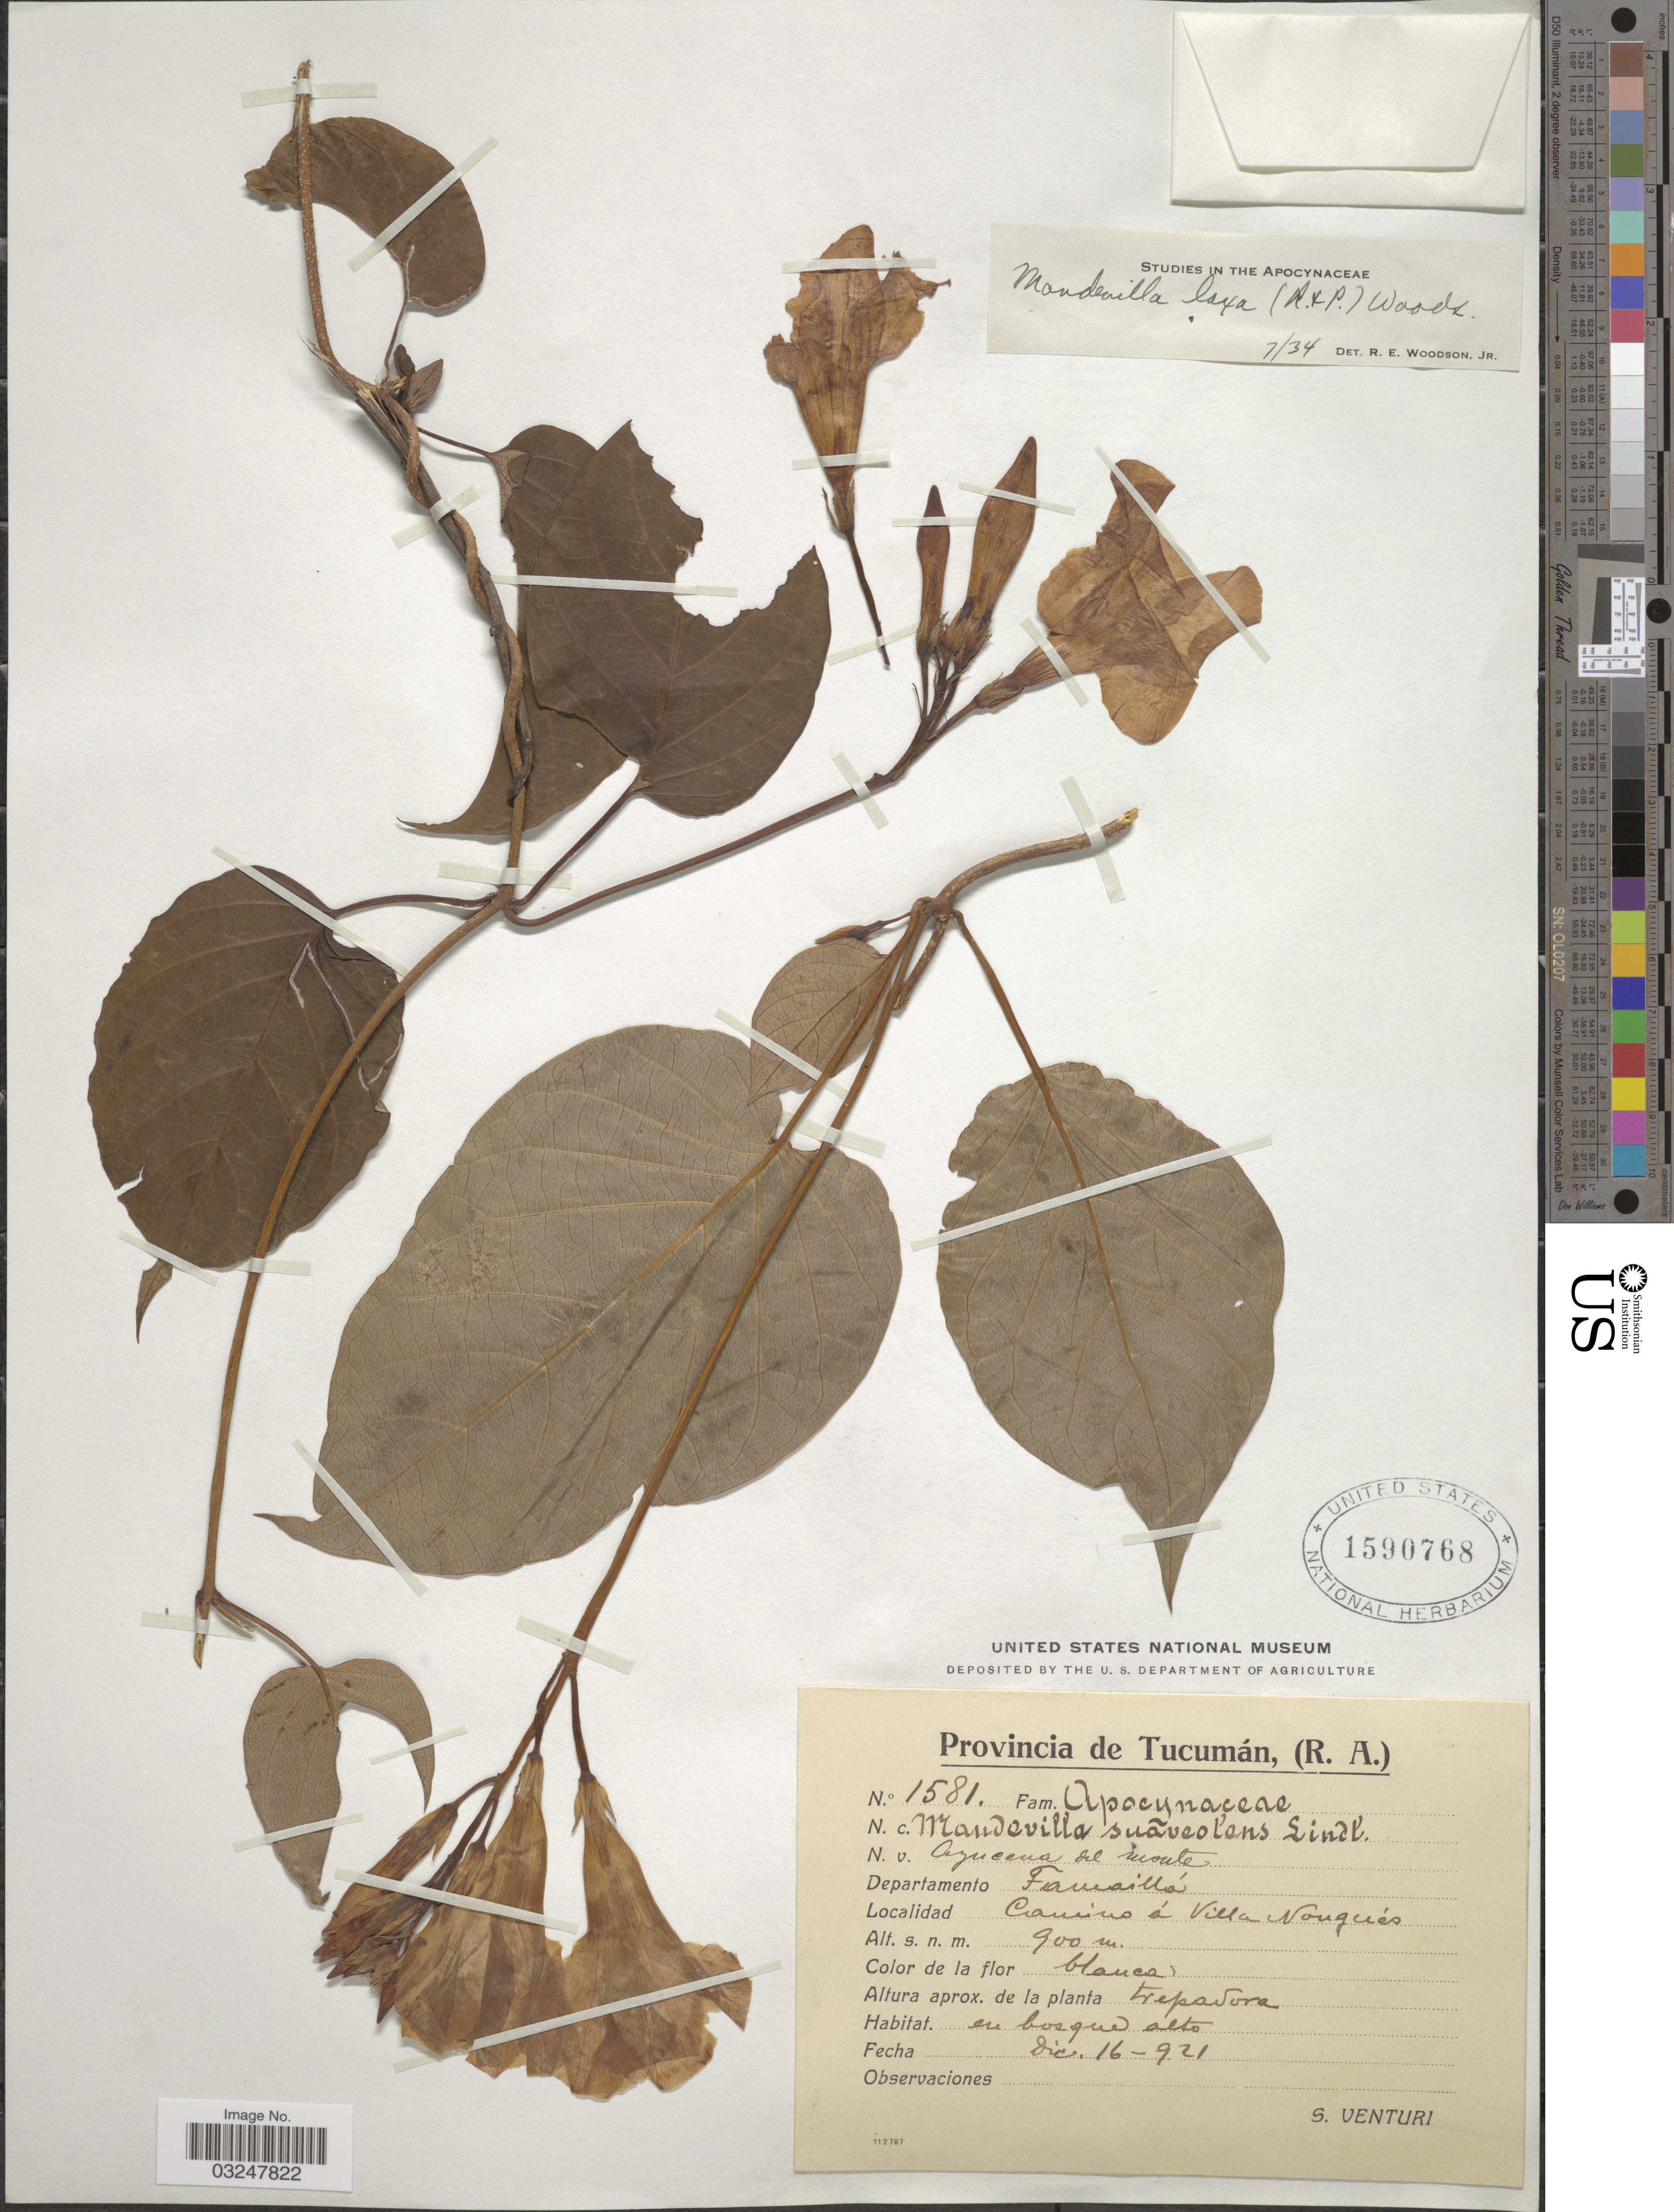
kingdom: Plantae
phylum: Tracheophyta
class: Magnoliopsida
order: Gentianales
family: Apocynaceae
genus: Mandevilla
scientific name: Mandevilla laxa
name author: (Ruiz & Pav.) J. Woodson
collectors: S. Venturi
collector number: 1581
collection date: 1921-12-16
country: Argentina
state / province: Tucuman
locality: Provincia de Tucumán, (R.A.), Departamento Famaillá, Camino á Villa Nougués.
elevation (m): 900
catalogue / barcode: US 1590768